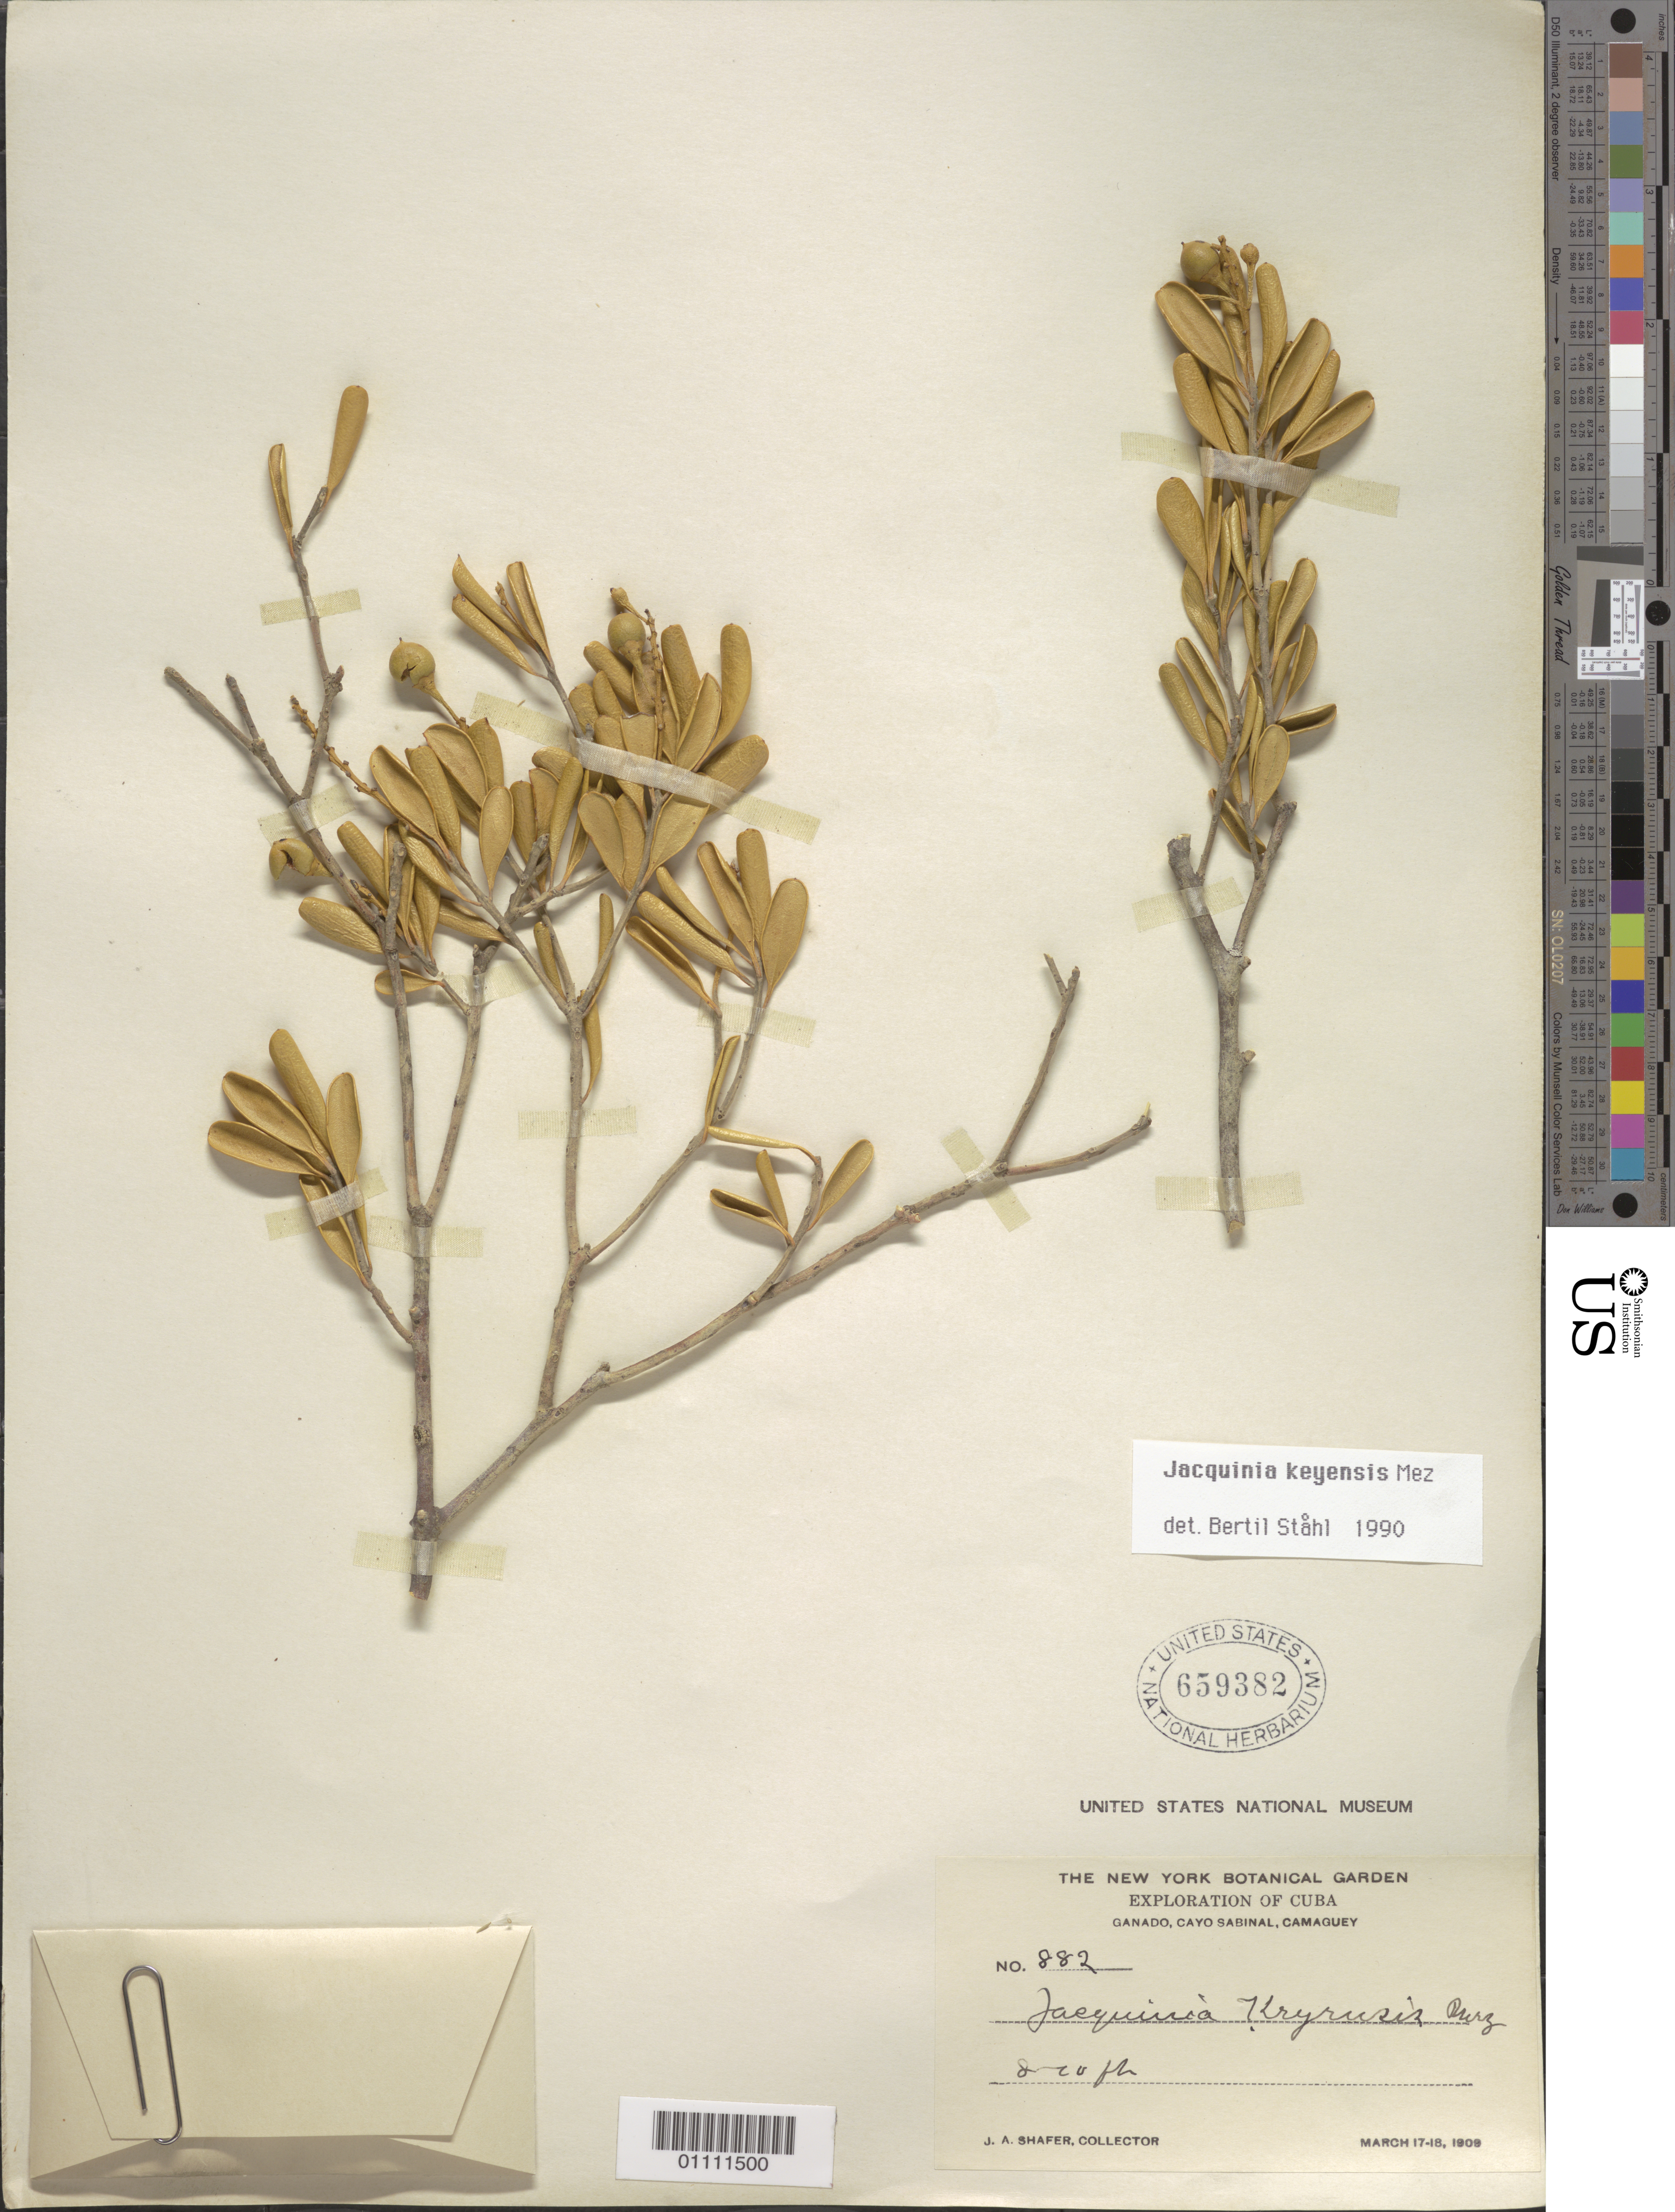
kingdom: Plantae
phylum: Tracheophyta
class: Magnoliopsida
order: Ericales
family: Primulaceae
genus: Jacquinia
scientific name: Jacquinia keyensis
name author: Mez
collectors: J. A. Shafer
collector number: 882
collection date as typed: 17 Mar 1909 and 18 Mar 1909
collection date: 1909-03-17,1909-03-18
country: Cuba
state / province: Camagüey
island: Cuba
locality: Ganado, Cayo Sabinal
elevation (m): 2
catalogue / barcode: US 659382